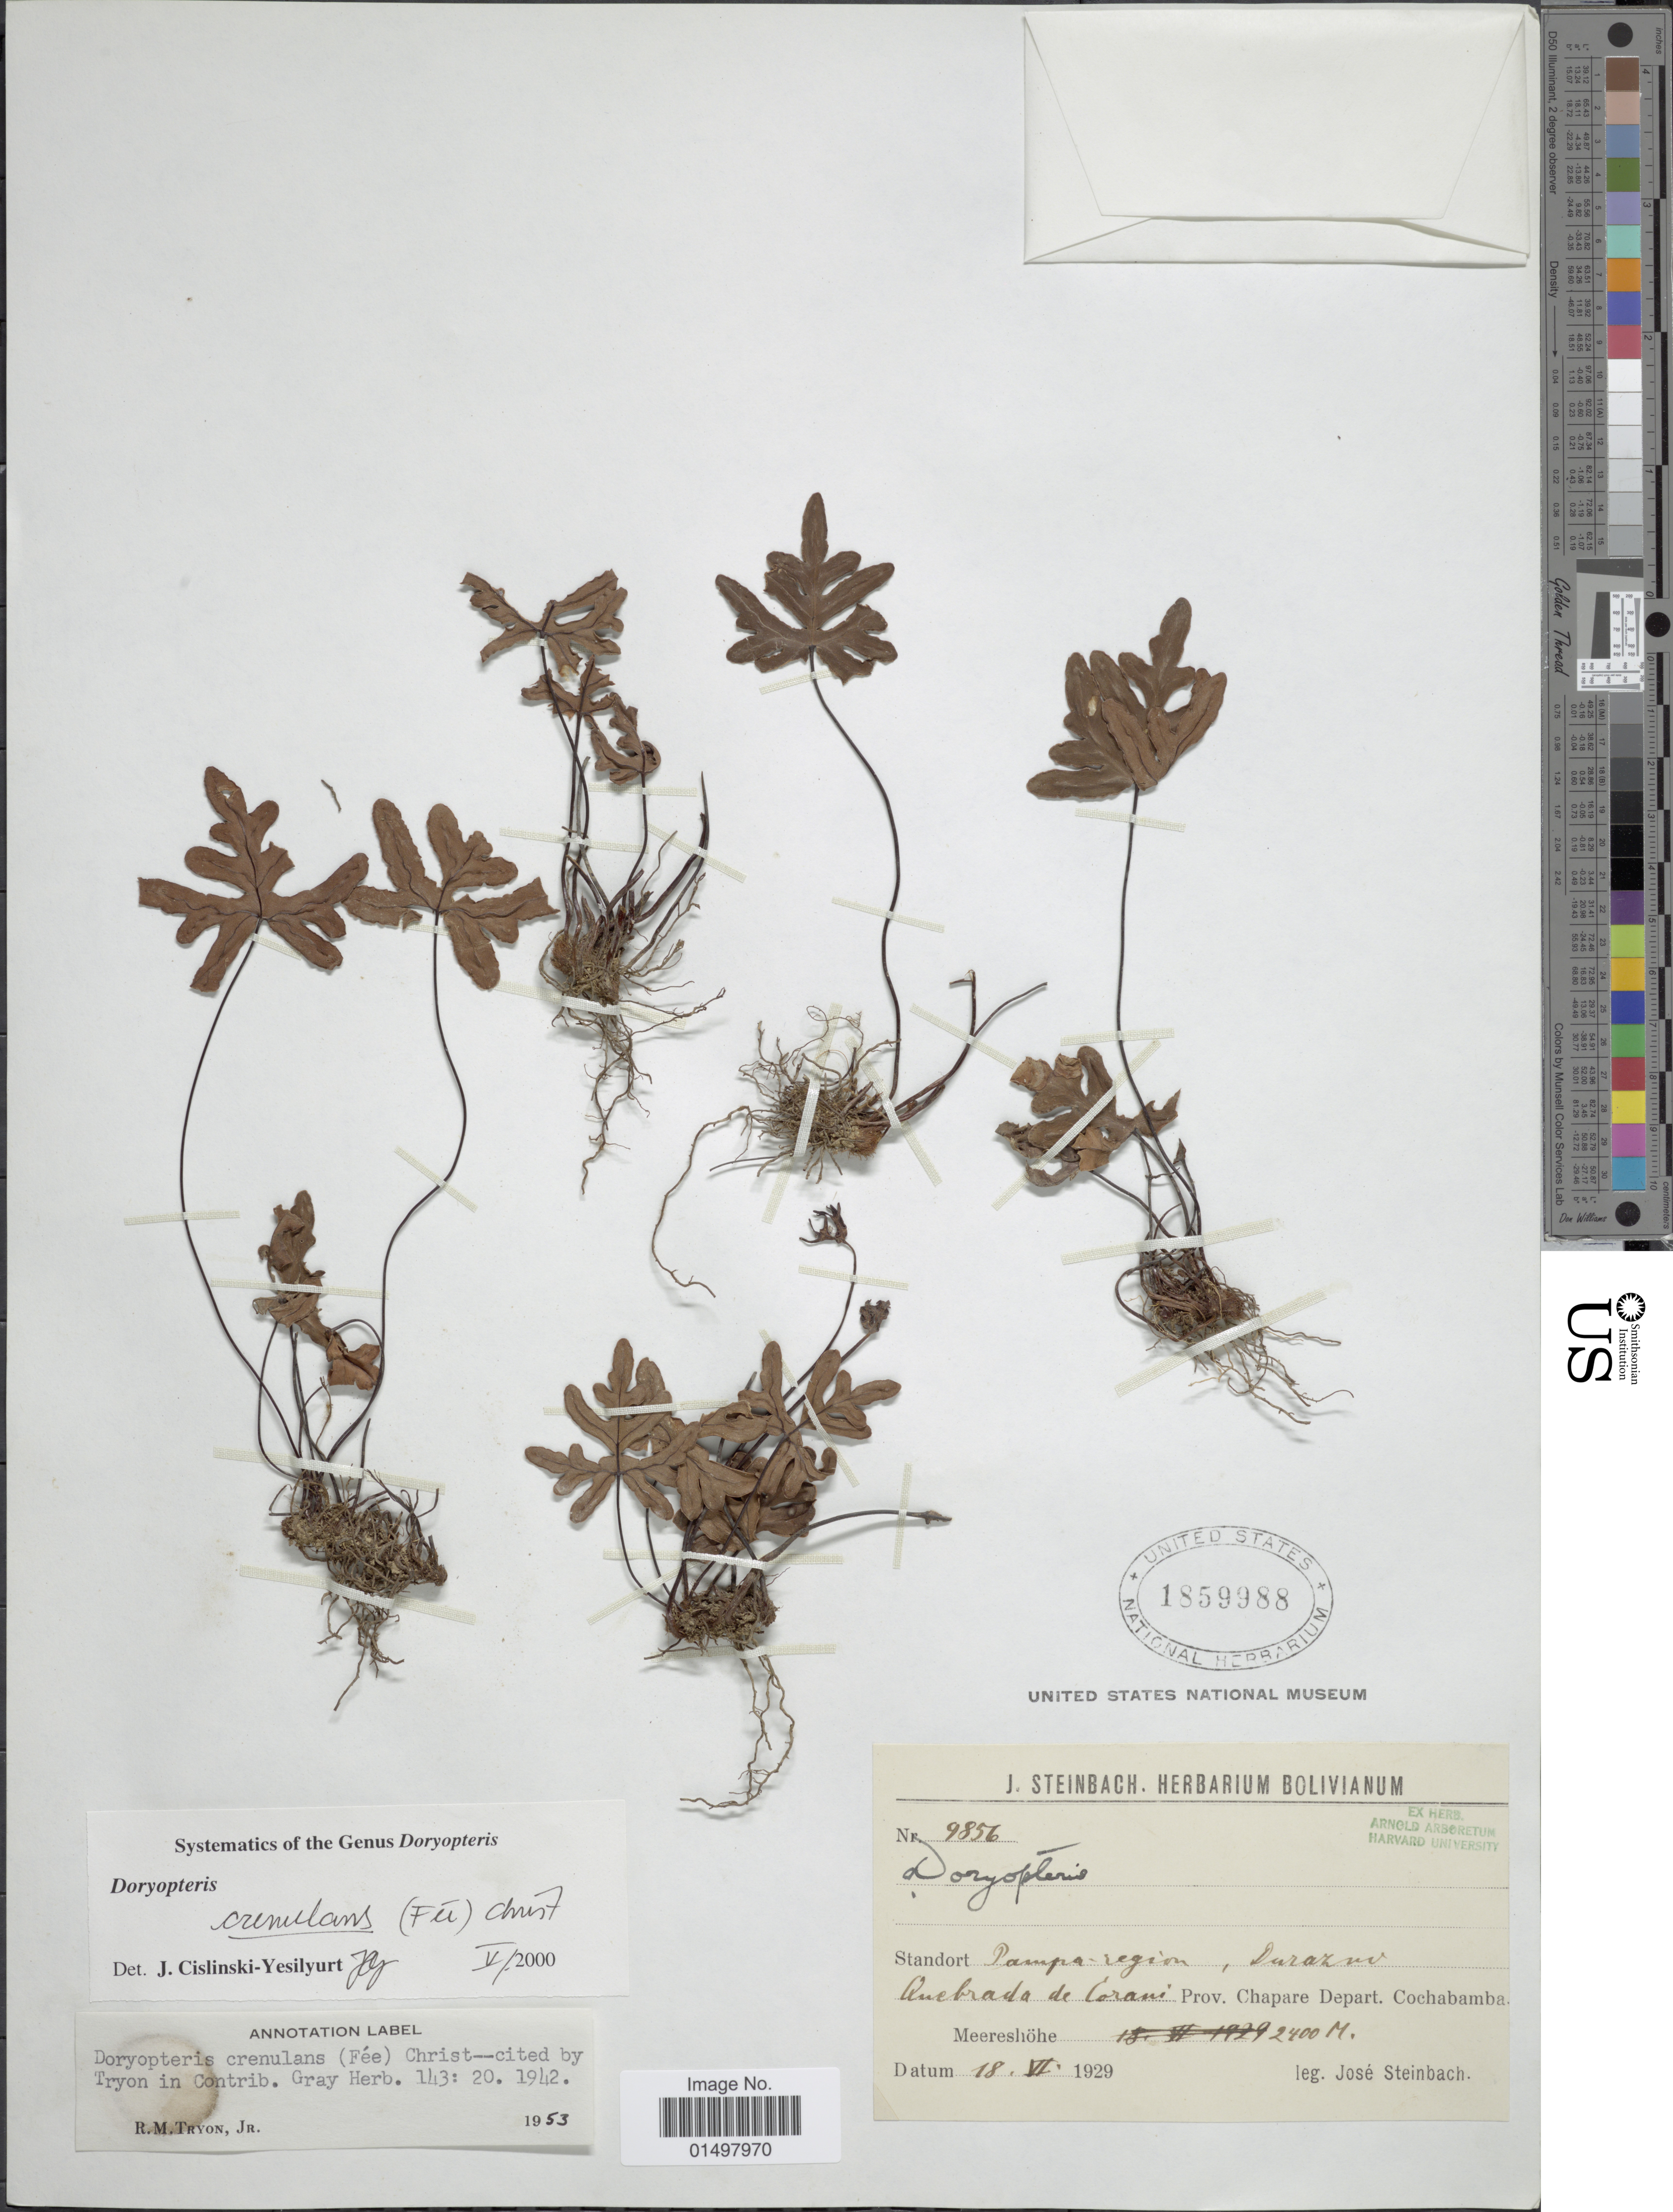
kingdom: Plantae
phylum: Tracheophyta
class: Polypodiopsida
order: Polypodiales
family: Pteridaceae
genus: Doryopteris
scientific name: Doryopteris crenulans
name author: (Fée) Christ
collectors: J. Steinbach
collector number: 9856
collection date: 1929-06-18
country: Bolivia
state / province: Cochabamba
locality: Bolivianum. Standort Pampa-region, Durazuv Quebrada de Corani. Prov. Chapare Depart. Cochabamba.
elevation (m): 2400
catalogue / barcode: US 1859988